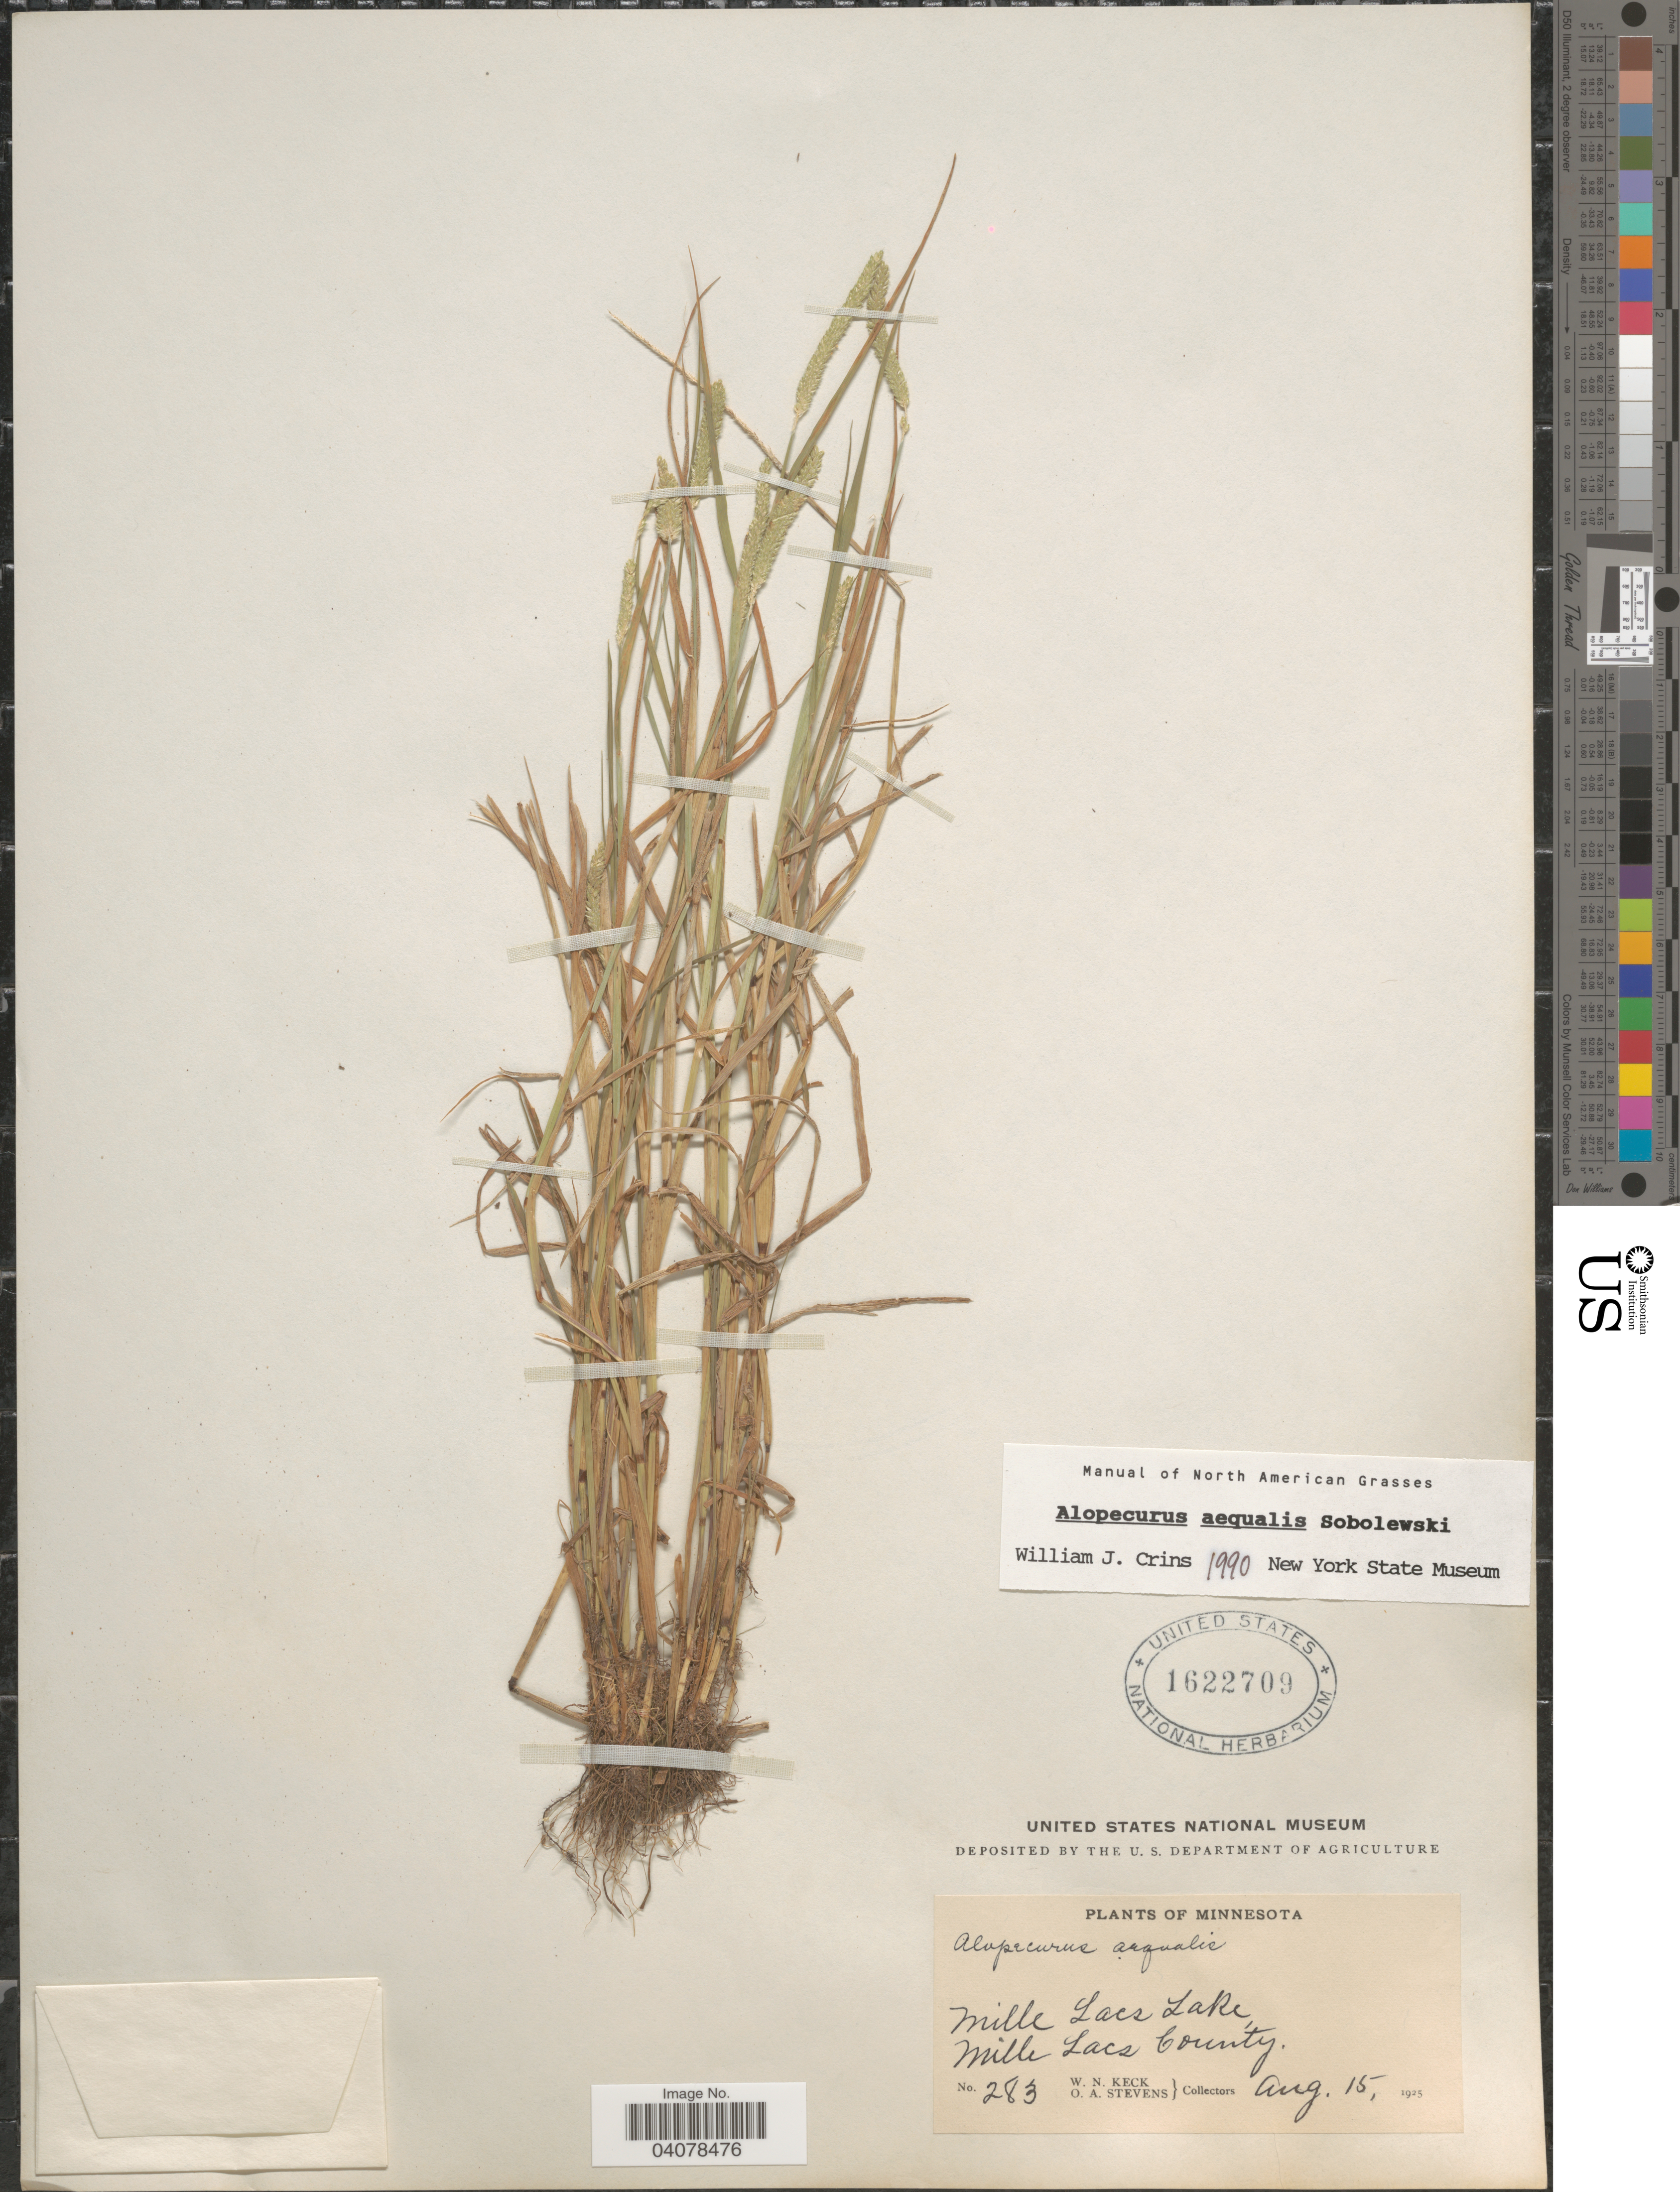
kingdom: Plantae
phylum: Tracheophyta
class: Liliopsida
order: Poales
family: Poaceae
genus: Alopecurus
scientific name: Alopecurus aequalis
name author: Sobol.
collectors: W. Keck & O. A. Stevens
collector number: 283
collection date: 1925-08-15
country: United States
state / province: Minnesota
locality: Mille Lacs Lake. Mille Lacs County.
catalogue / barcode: US 1622709